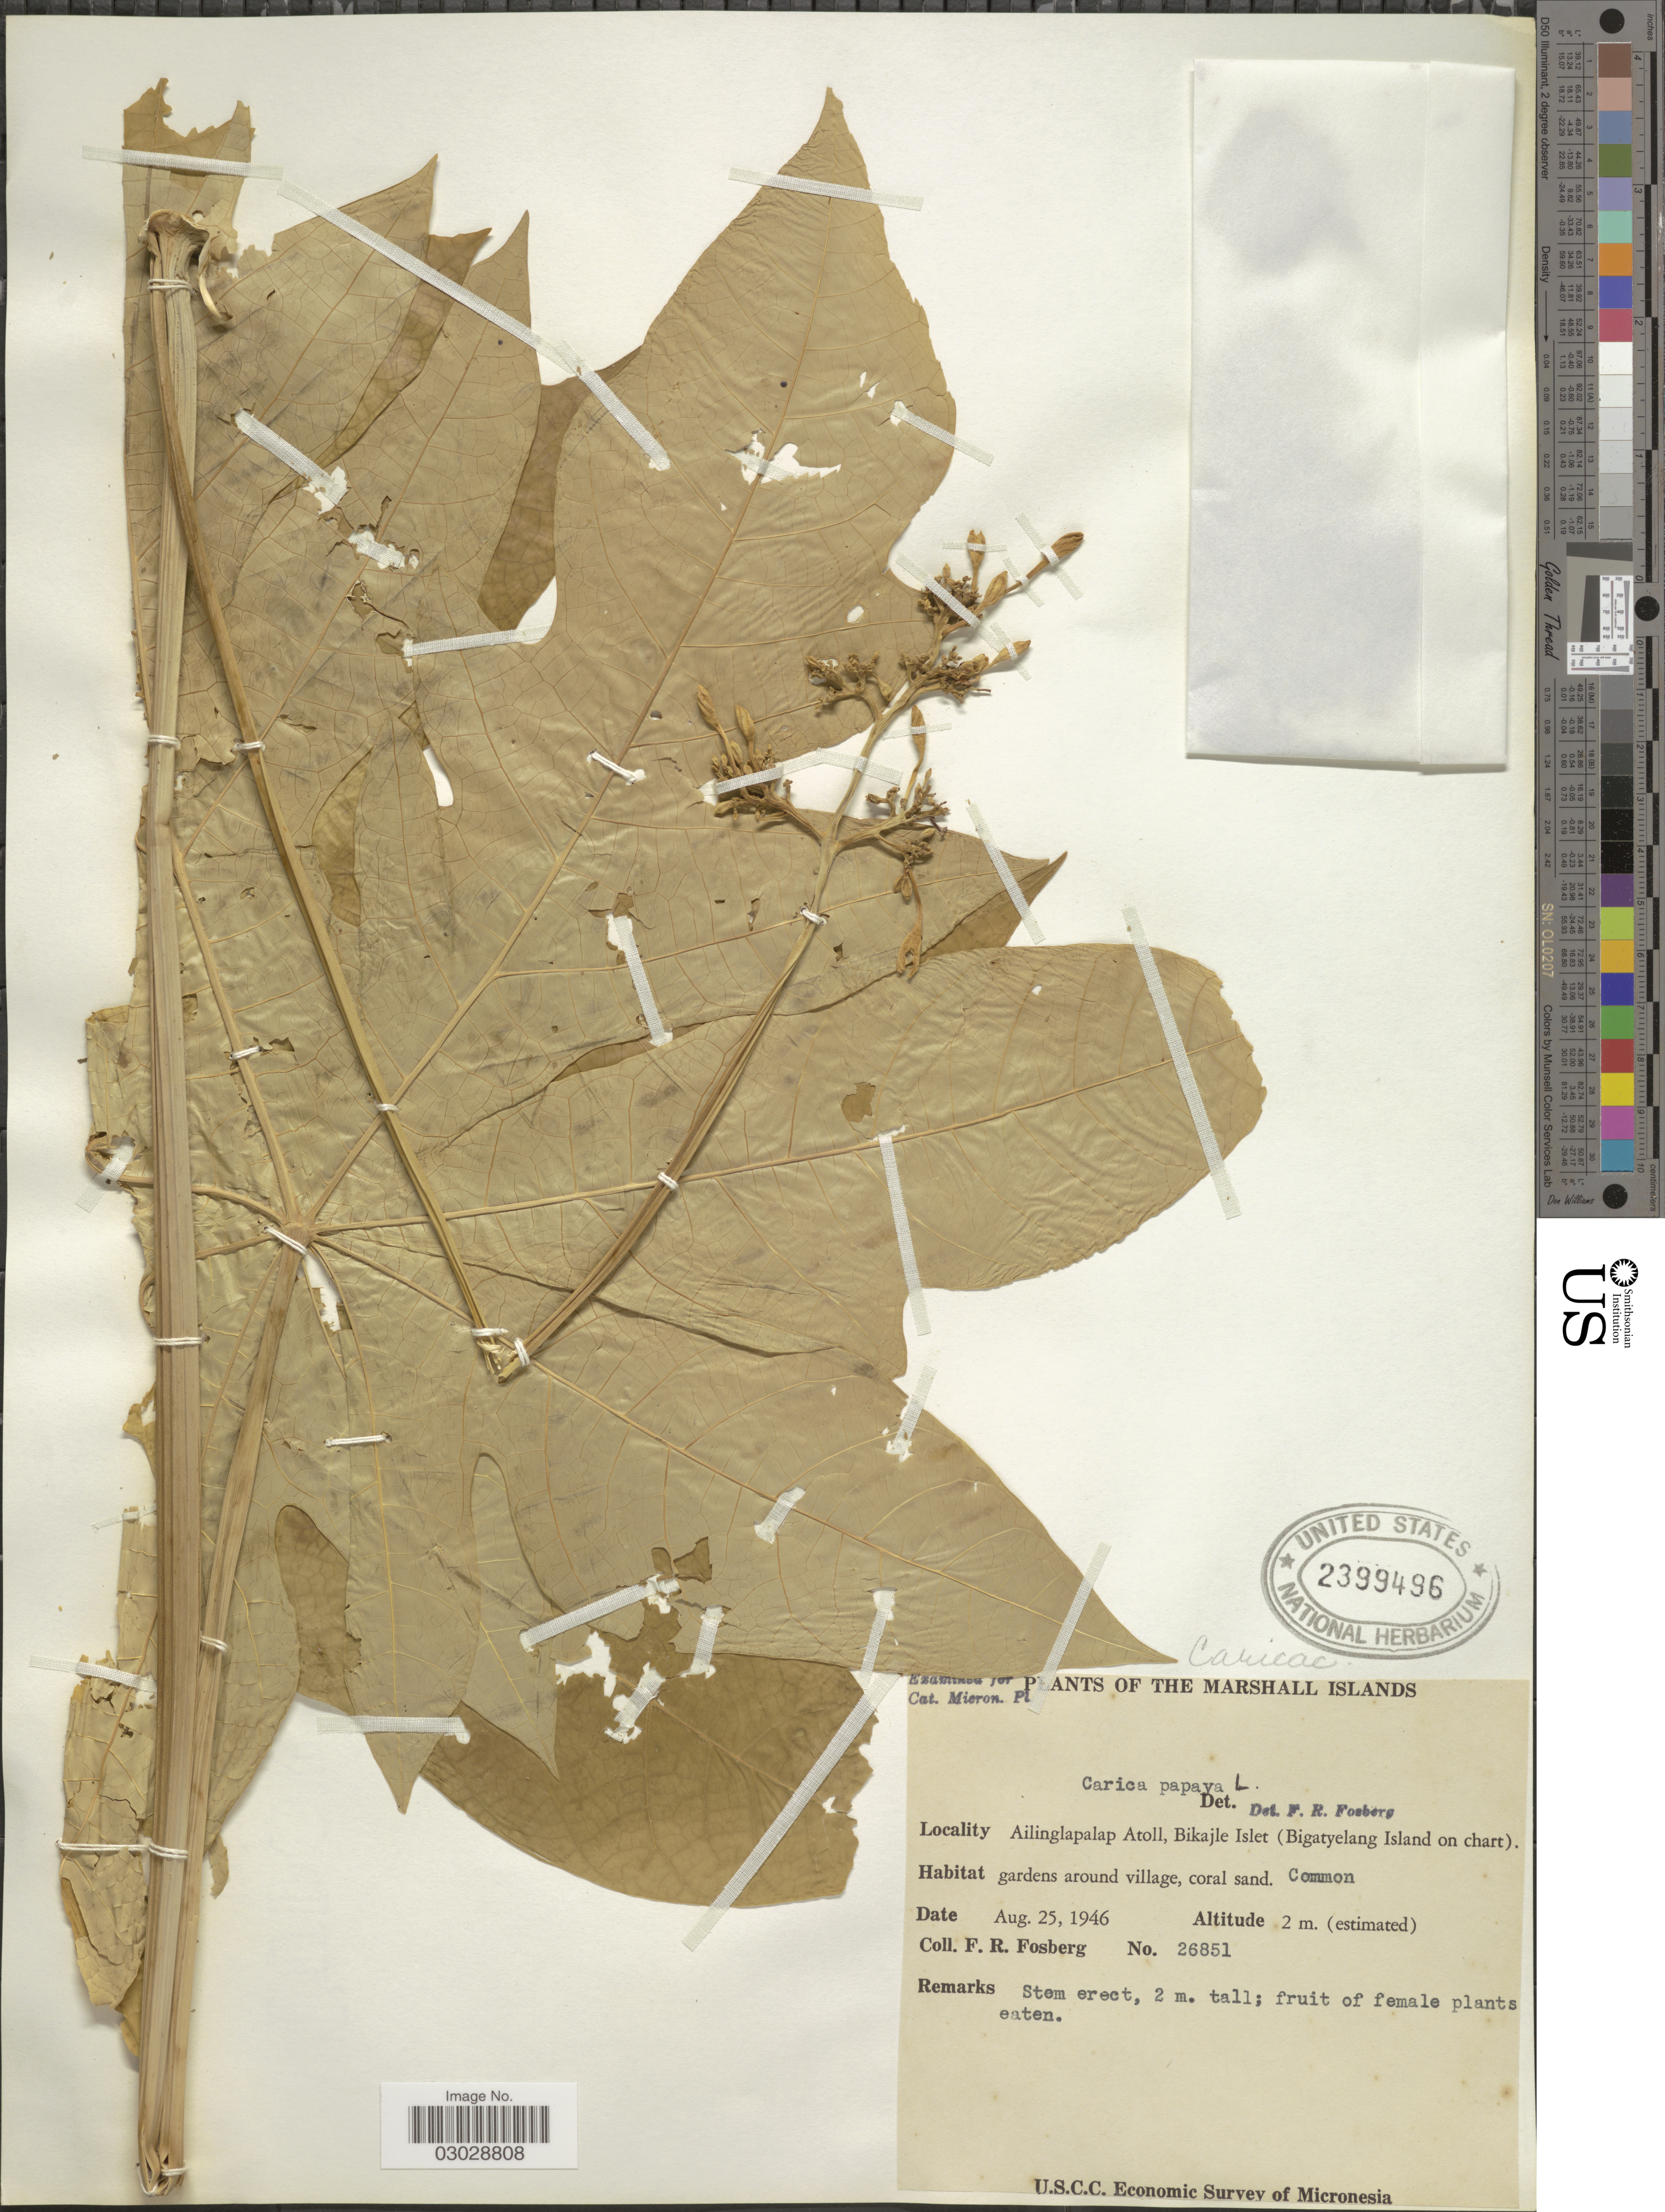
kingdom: Plantae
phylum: Tracheophyta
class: Magnoliopsida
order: Brassicales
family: Caricaceae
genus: Carica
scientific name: Carica papaya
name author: L.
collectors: F. R. Fosberg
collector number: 26851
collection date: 1946-08-25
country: Marshall Islands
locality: Ailinglapalap Atoll, Bikajle Islet (Bigatyelang Island on chart). Micronesia.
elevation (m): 2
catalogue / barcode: US 2399496